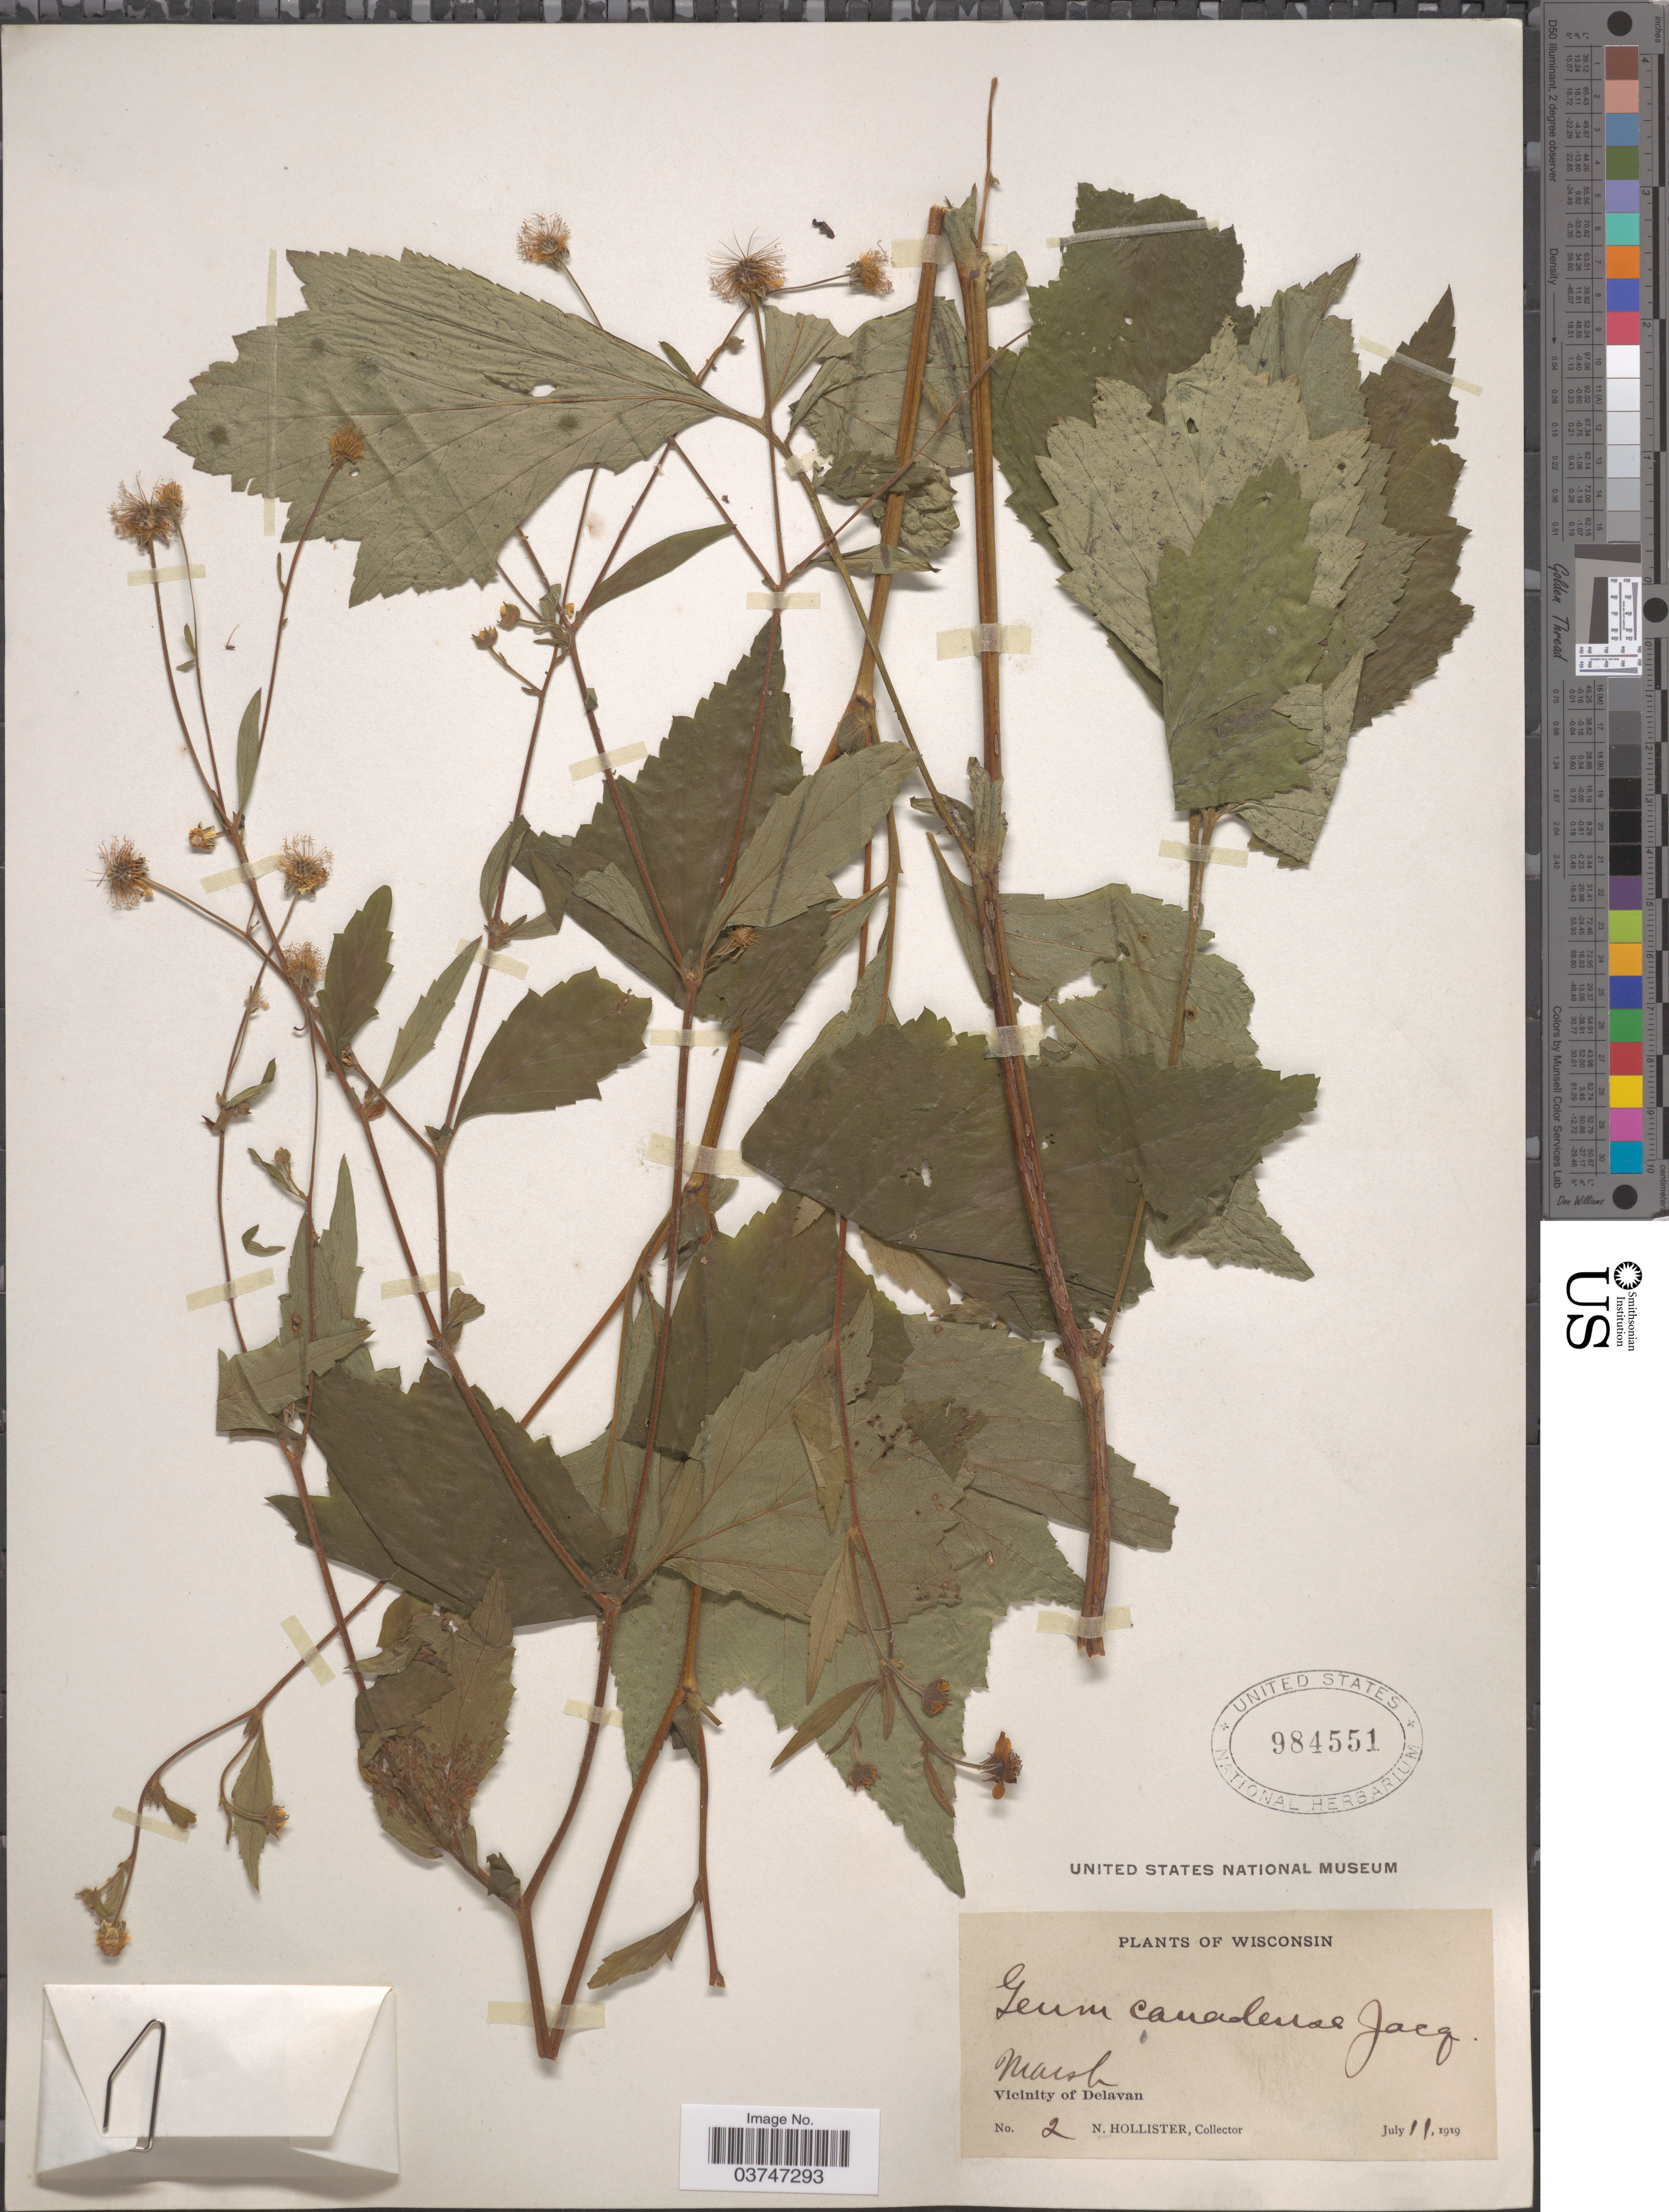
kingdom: Plantae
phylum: Tracheophyta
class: Magnoliopsida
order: Rosales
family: Rosaceae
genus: Geum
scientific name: Geum canadense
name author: Jacq.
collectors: N. Hollister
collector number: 2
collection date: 1919-07-11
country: United States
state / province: Wisconsin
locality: Vicinity of Delavan.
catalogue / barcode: US 984551